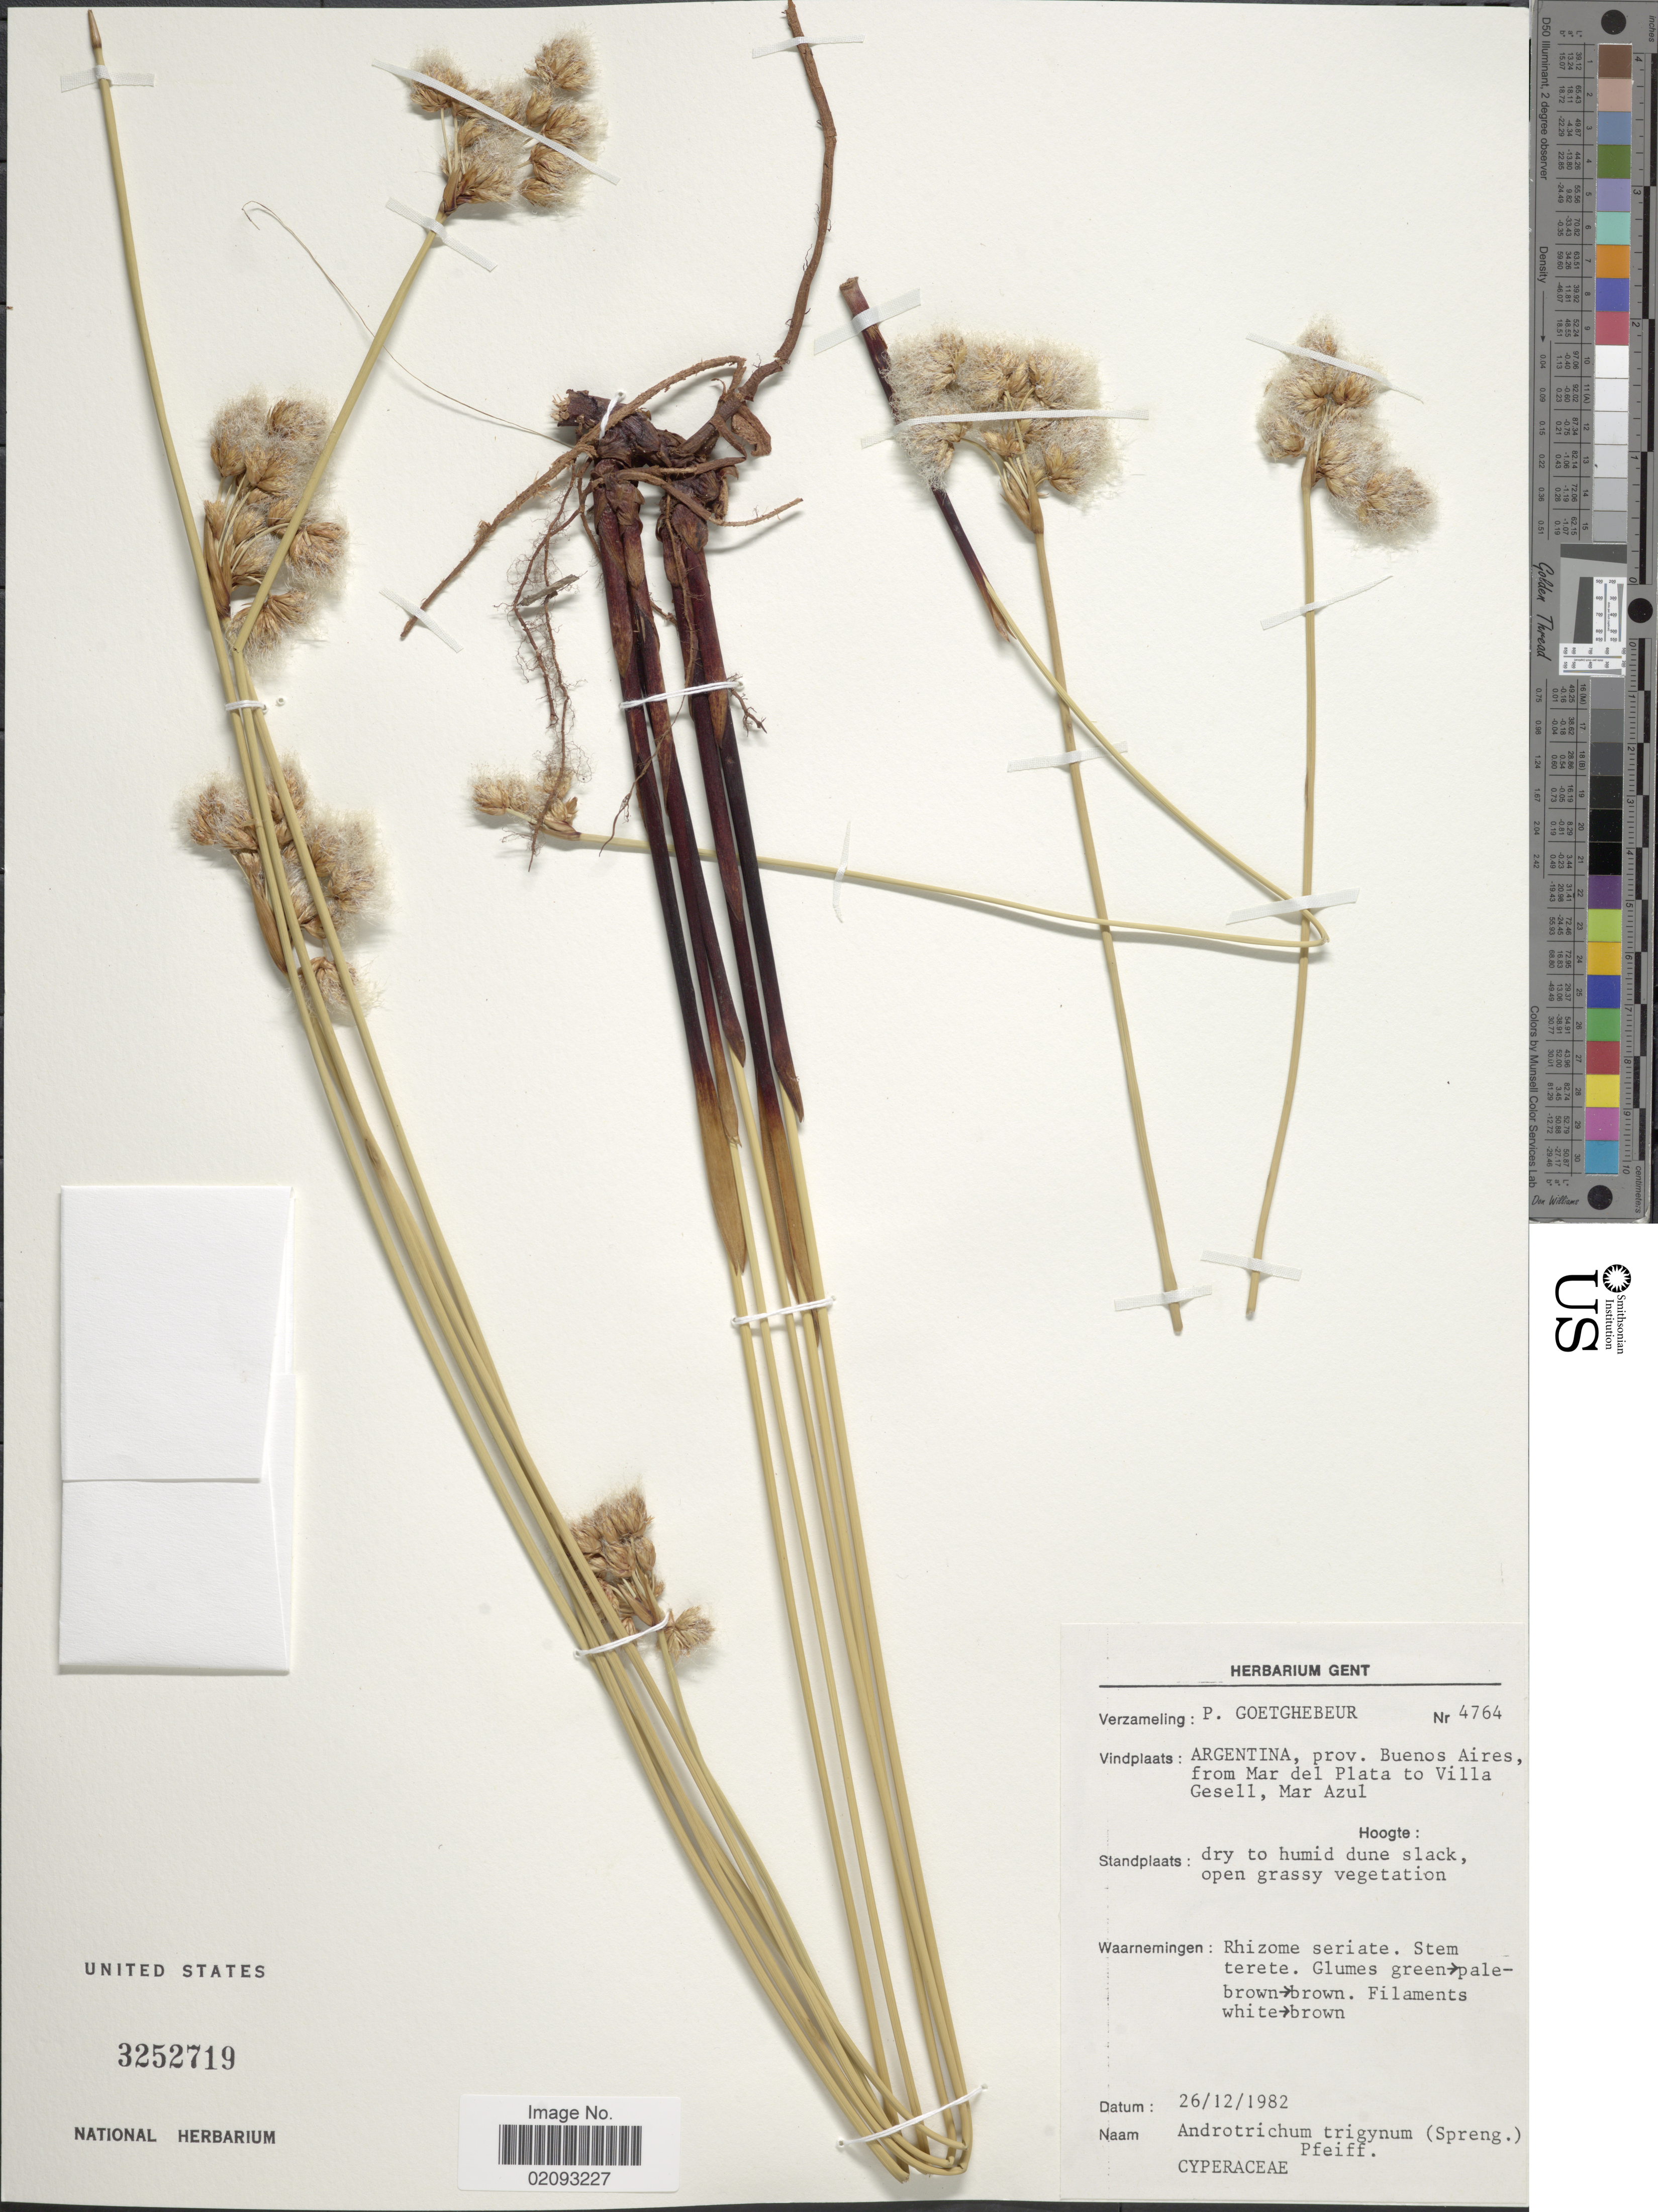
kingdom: Plantae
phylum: Tracheophyta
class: Liliopsida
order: Poales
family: Cyperaceae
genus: Cyperus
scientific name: Cyperus trigynus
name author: Spreng.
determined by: Strong, Mark T., (BOT), Smithsonian Institution - National Museum of Natural History (UNITED STATES)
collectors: P. Goetghebeur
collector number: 4764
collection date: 1982-12-26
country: Argentina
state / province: Buenos Aires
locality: From Mar del Plata to Villa Gesell, Mar Azul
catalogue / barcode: US 3252719